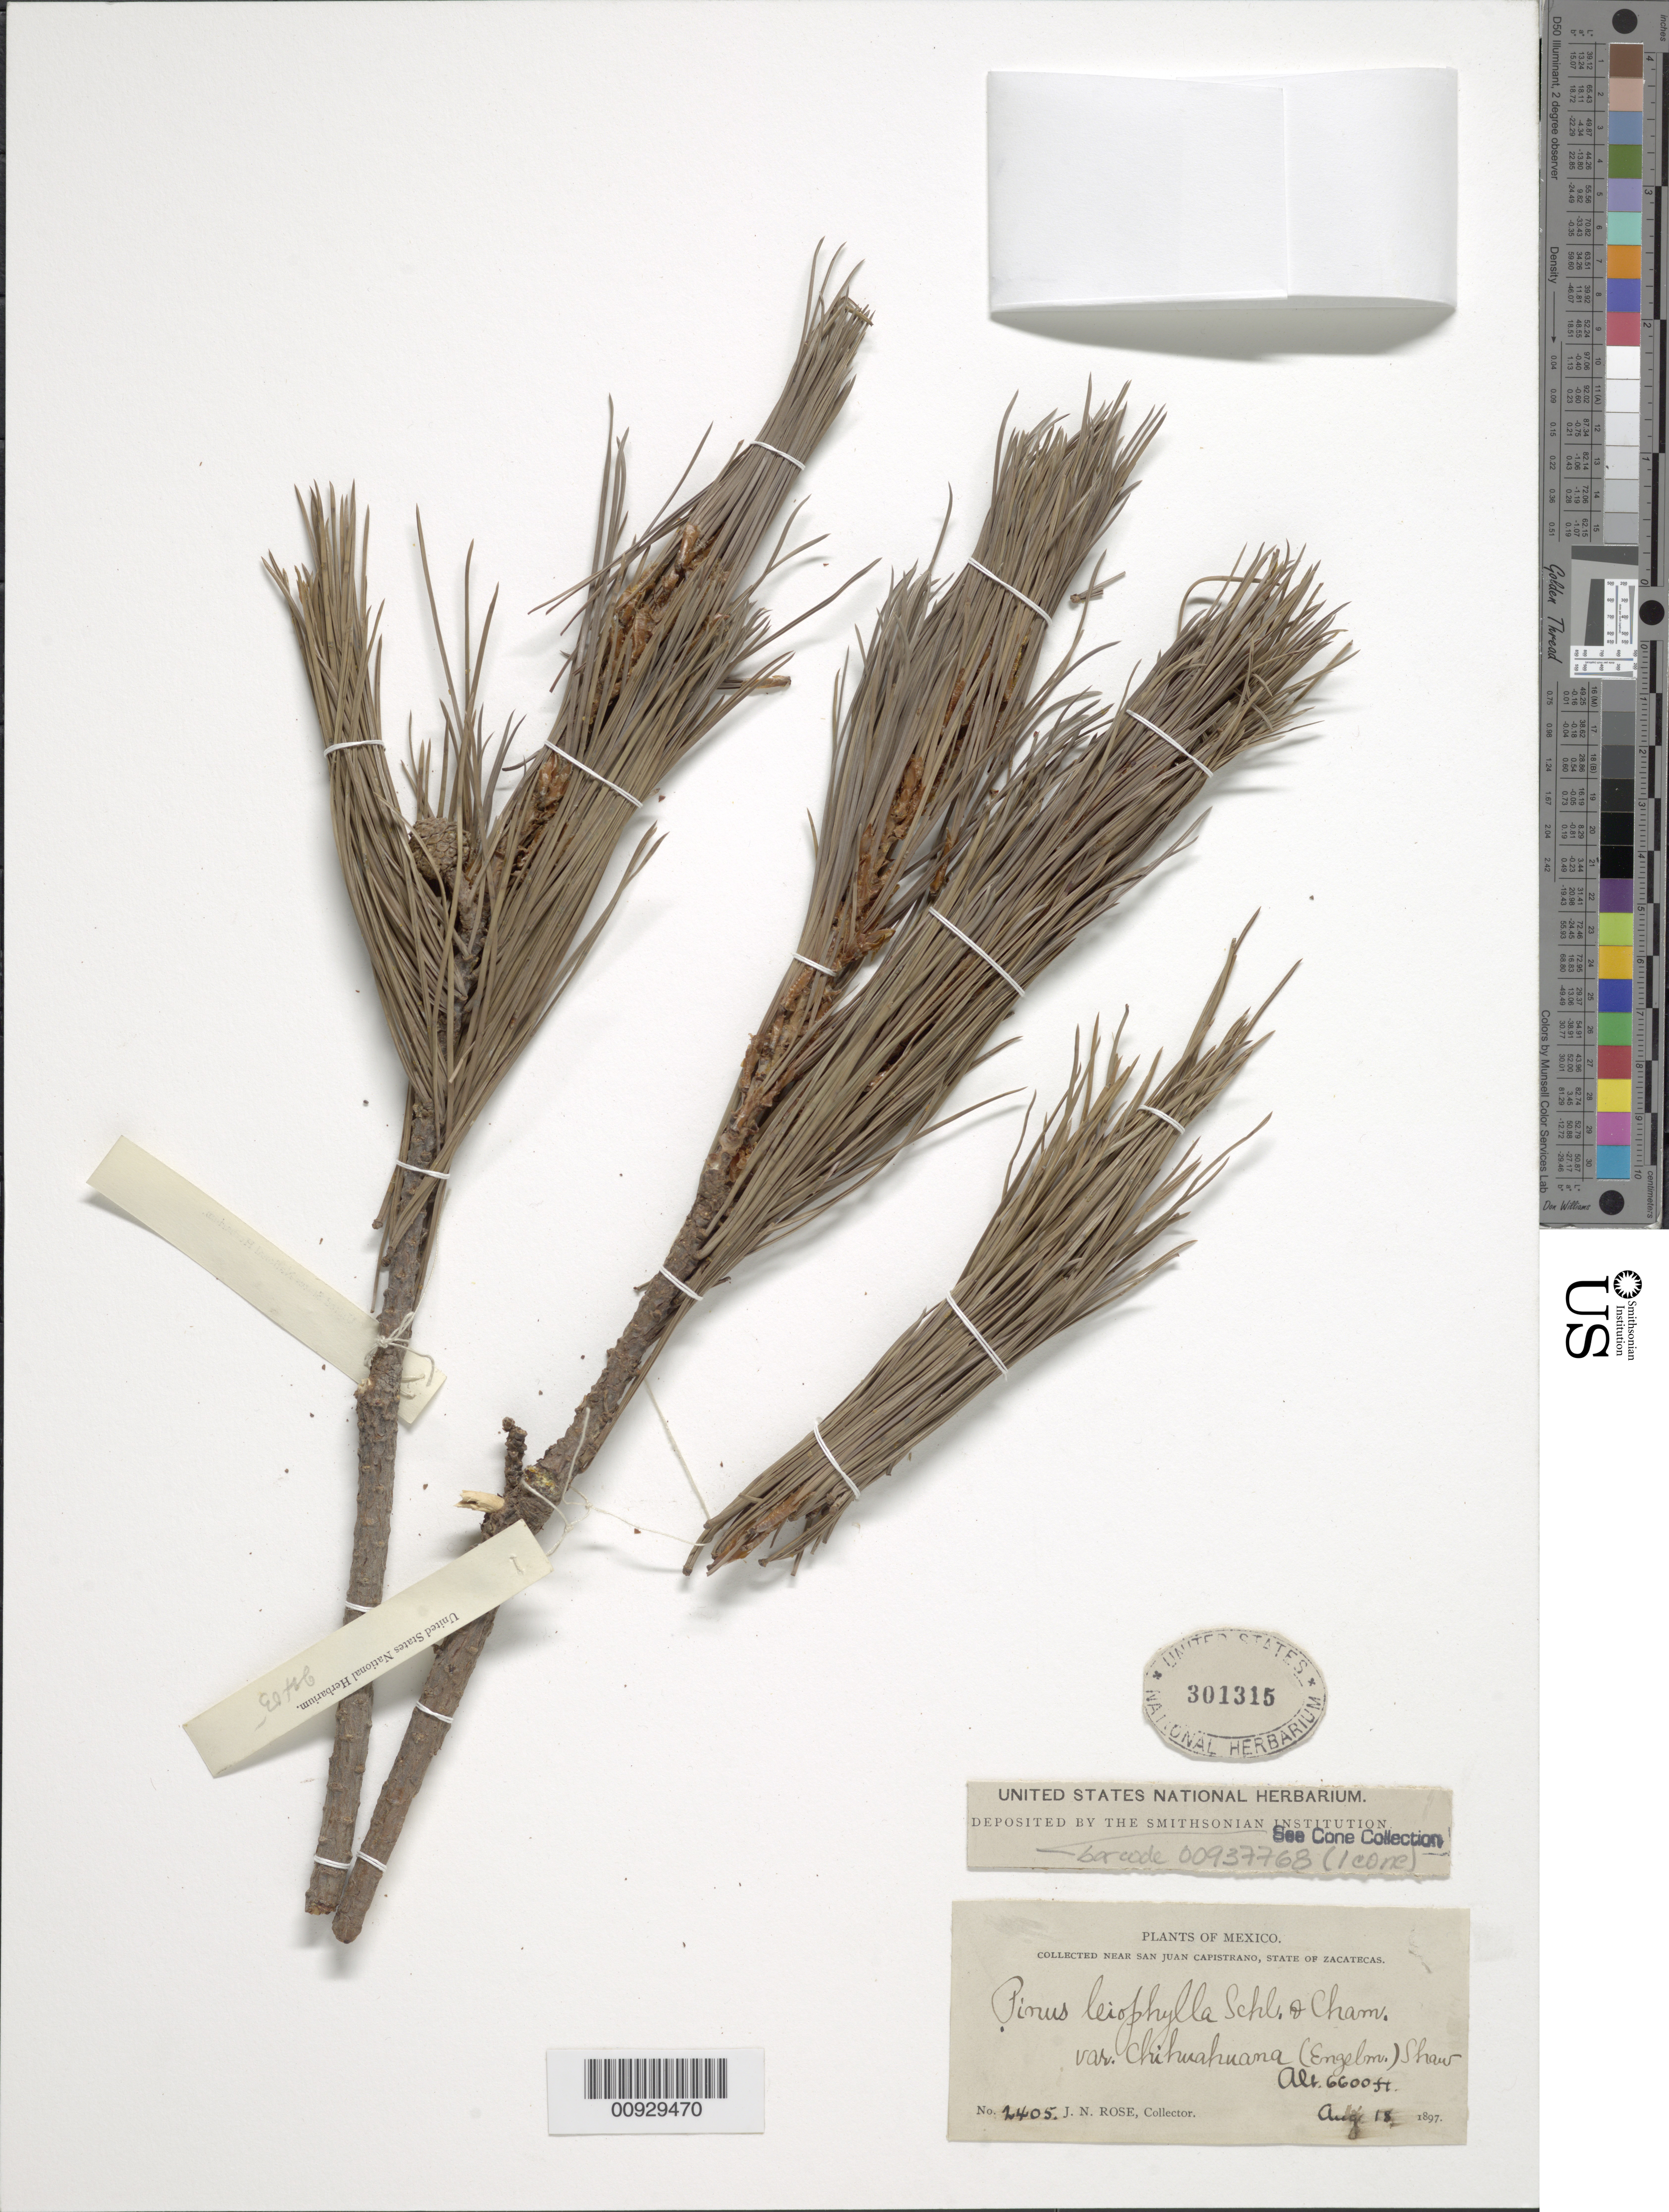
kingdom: Plantae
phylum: Tracheophyta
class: Pinopsida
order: Pinales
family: Pinaceae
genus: Pinus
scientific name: Pinus leiophylla var. chihuahuana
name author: (Engelm.) Shaw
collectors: J. N. Rose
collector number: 2405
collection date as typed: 18 Aug 1897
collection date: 1897-08-18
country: Mexico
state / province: Zacatecas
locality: Near San Juan Capistrano.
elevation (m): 2012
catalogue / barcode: US 301315